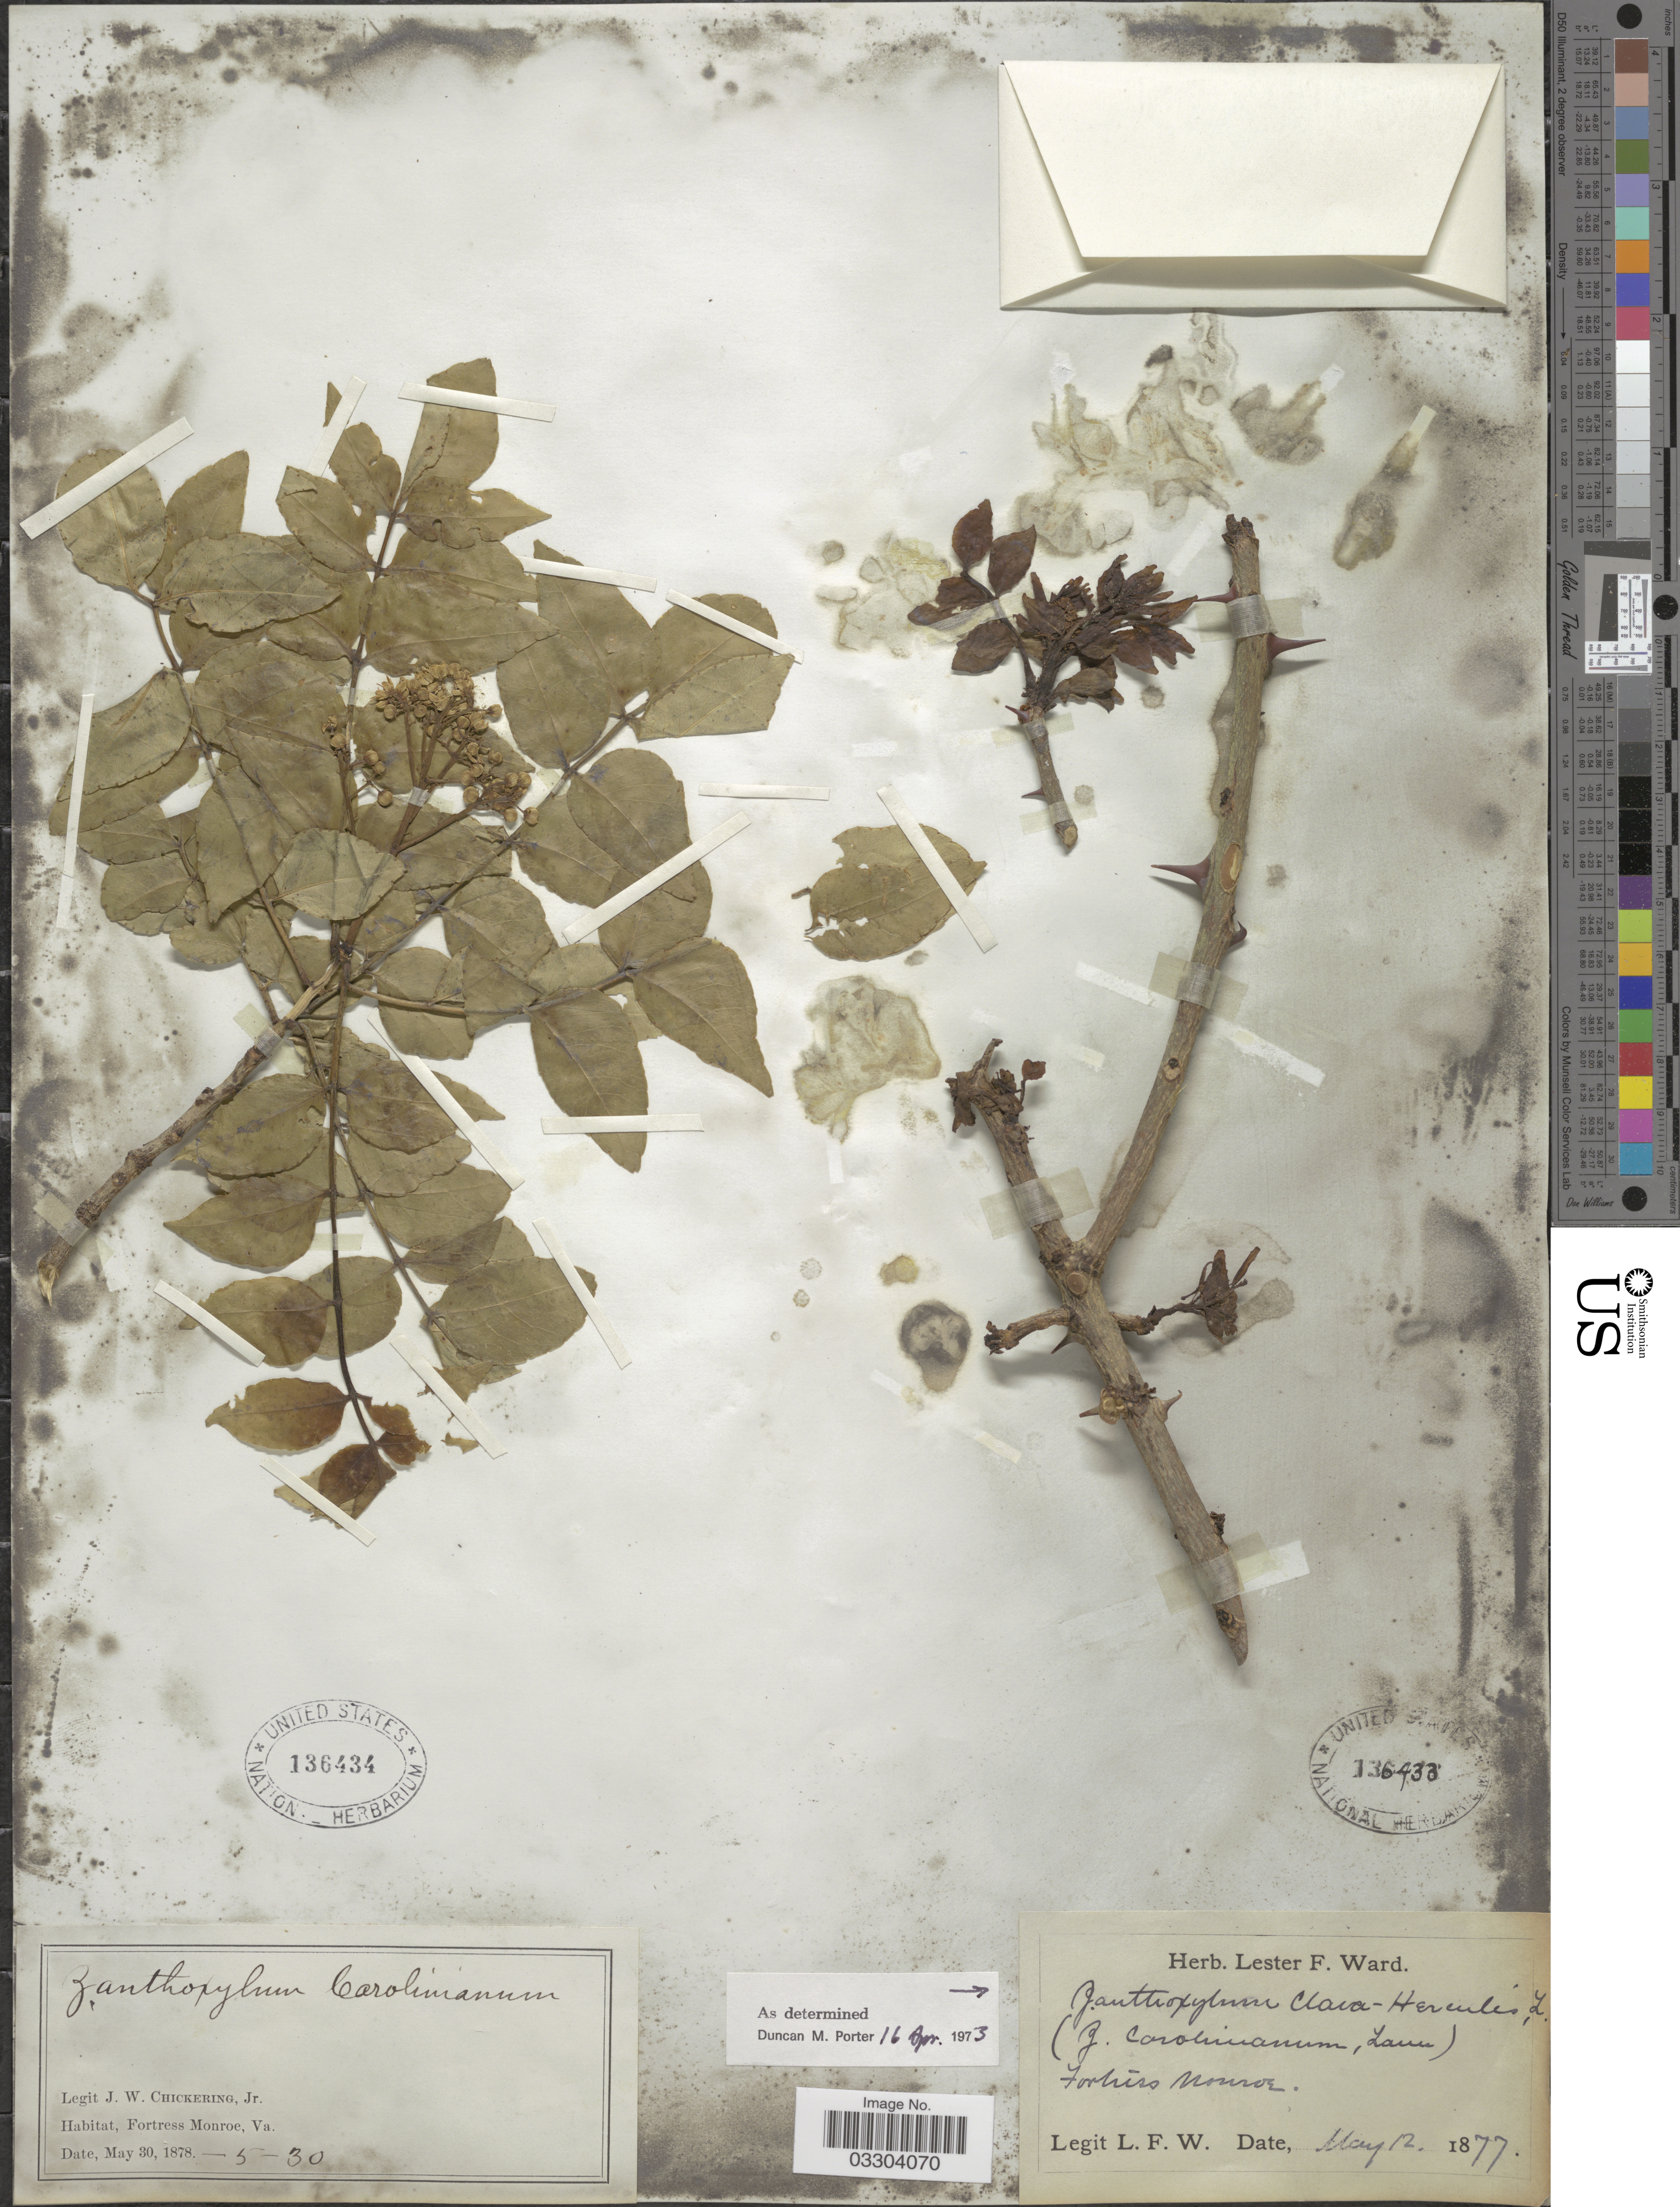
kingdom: Plantae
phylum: Tracheophyta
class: Magnoliopsida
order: Sapindales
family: Rutaceae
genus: Zanthoxylum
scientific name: Zanthoxylum clava-herculis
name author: L.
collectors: J. W. Chickering Jr.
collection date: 1878-05-30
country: United States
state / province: Virginia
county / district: City of Hampton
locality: Fortress Monroe.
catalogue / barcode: US 136434-2